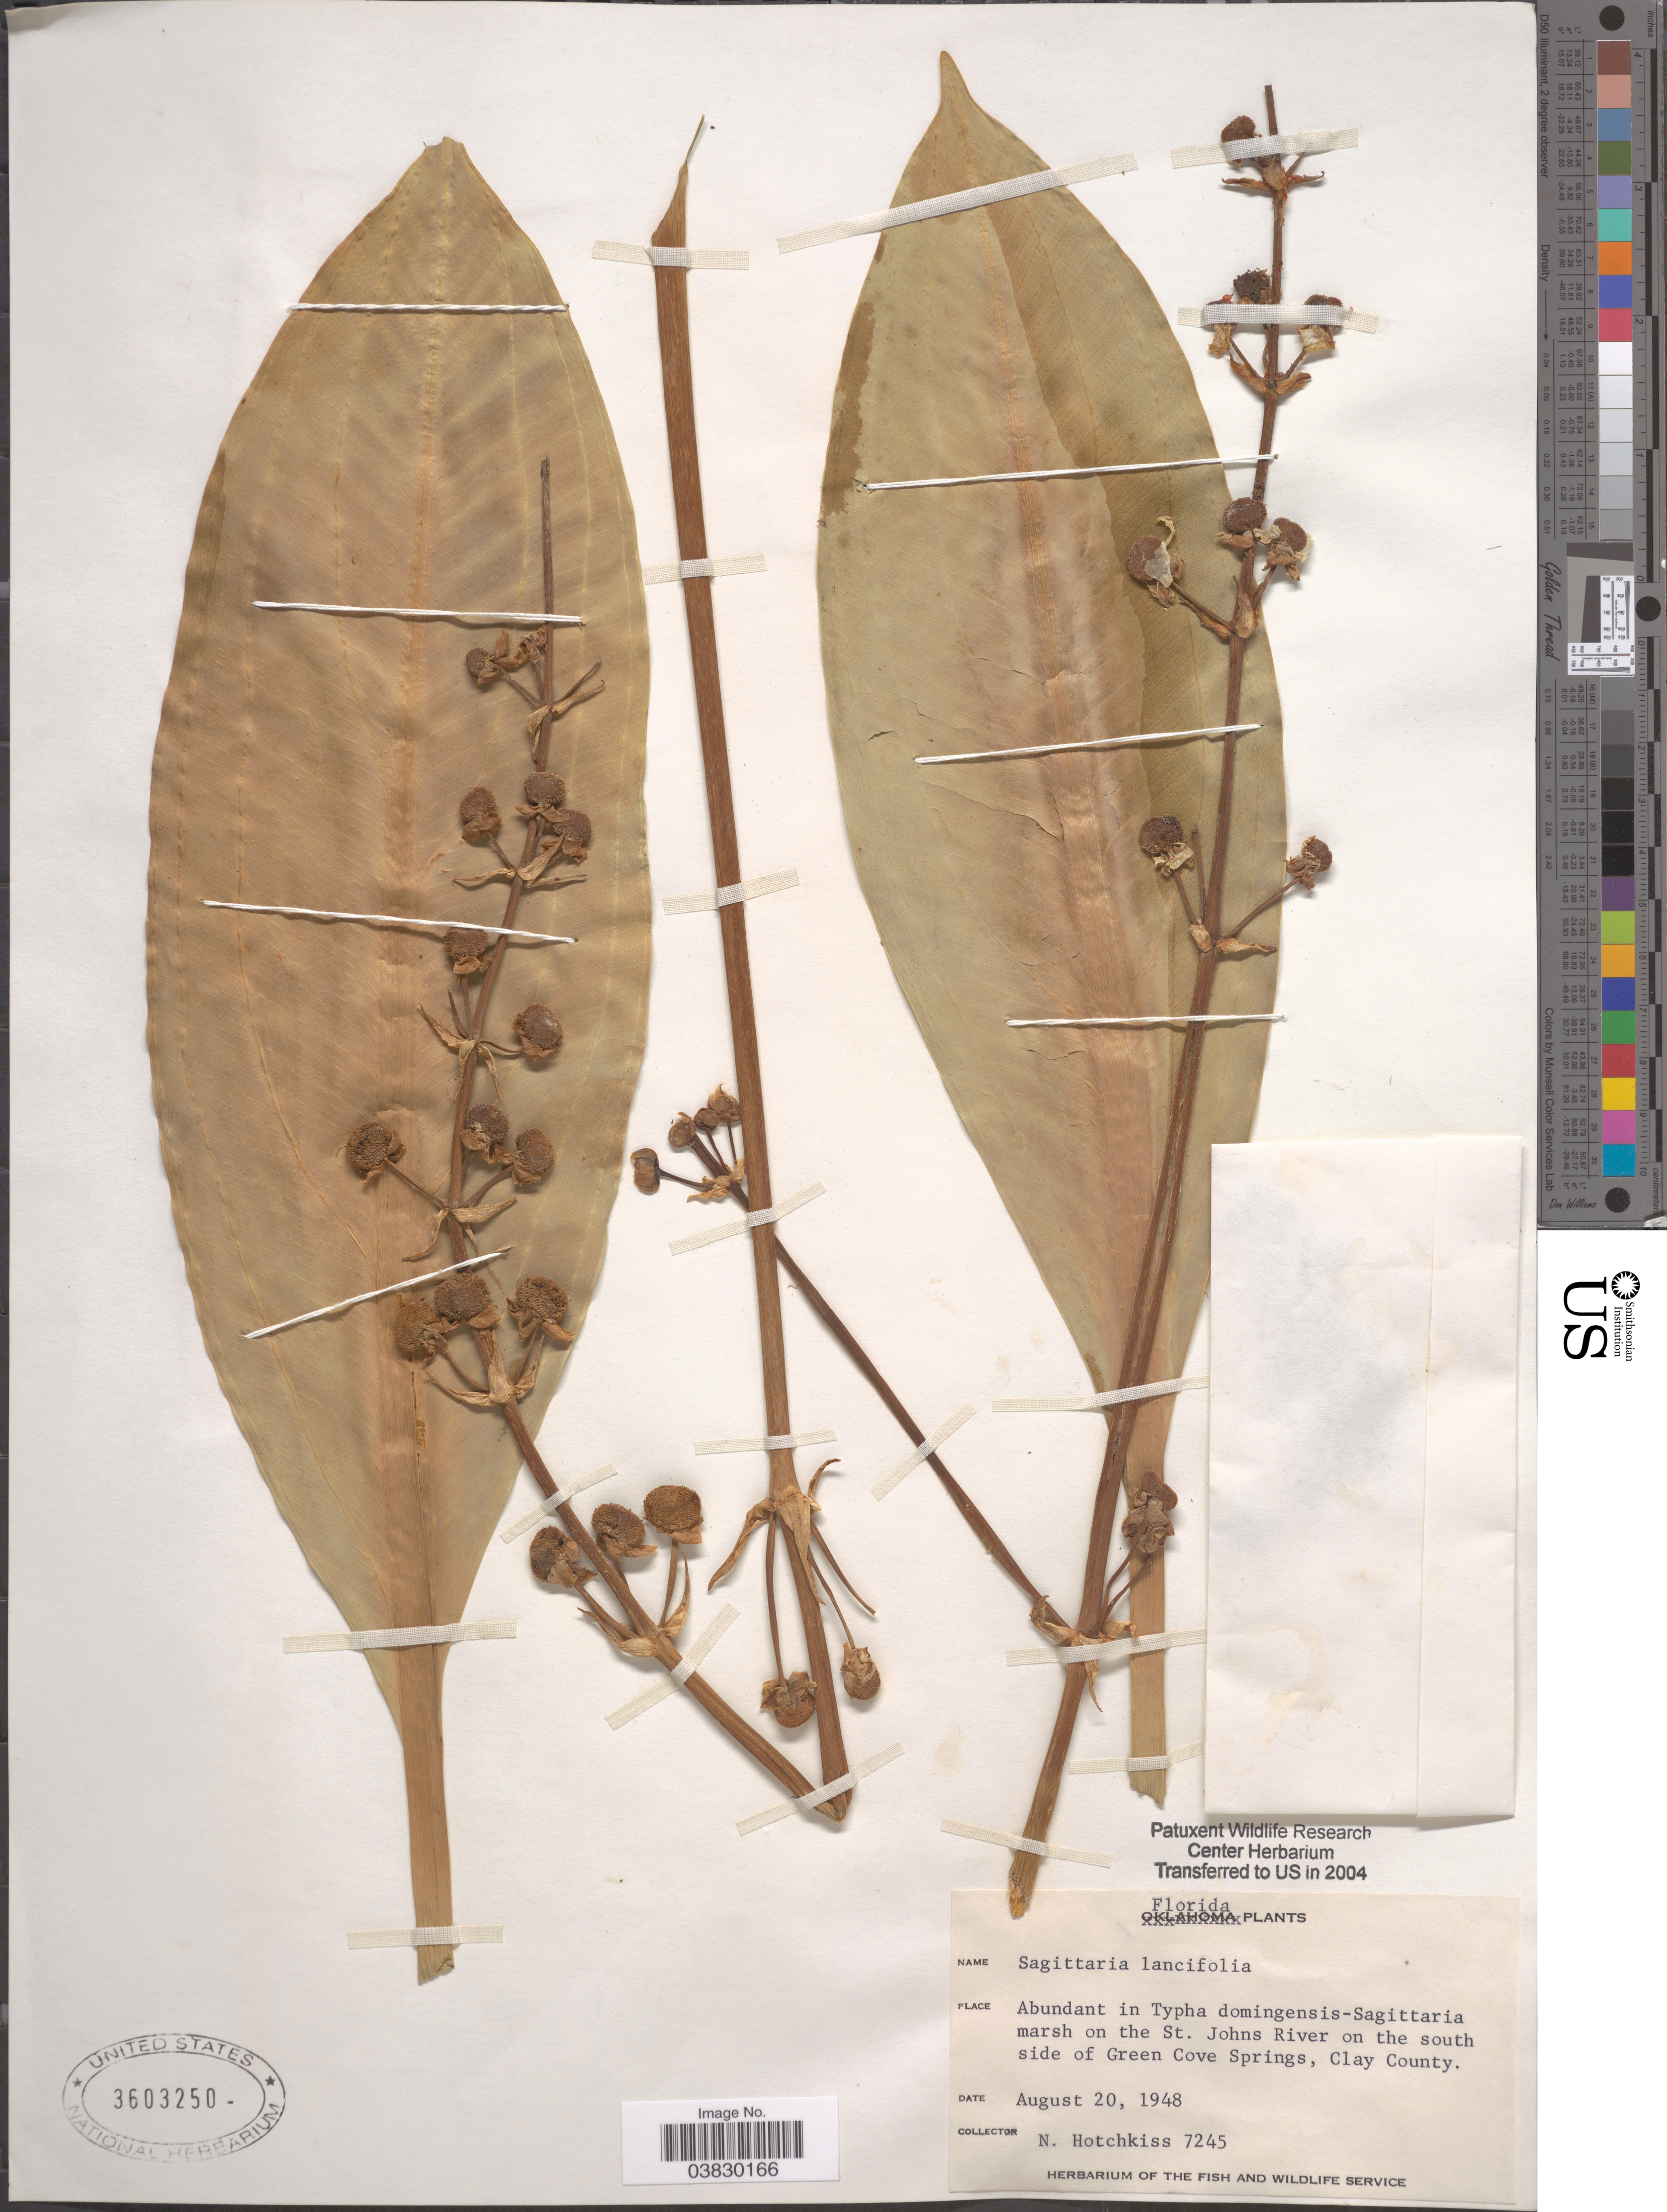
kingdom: Plantae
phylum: Tracheophyta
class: Liliopsida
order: Alismatales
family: Alismataceae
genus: Sagittaria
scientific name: Sagittaria lancifolia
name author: L.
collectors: N. Hotchkiss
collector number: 7245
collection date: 1948-08-20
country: United States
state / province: Florida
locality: On the St. Johns River on the south side of Green Cove Springs, Clay County.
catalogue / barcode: US 3603250